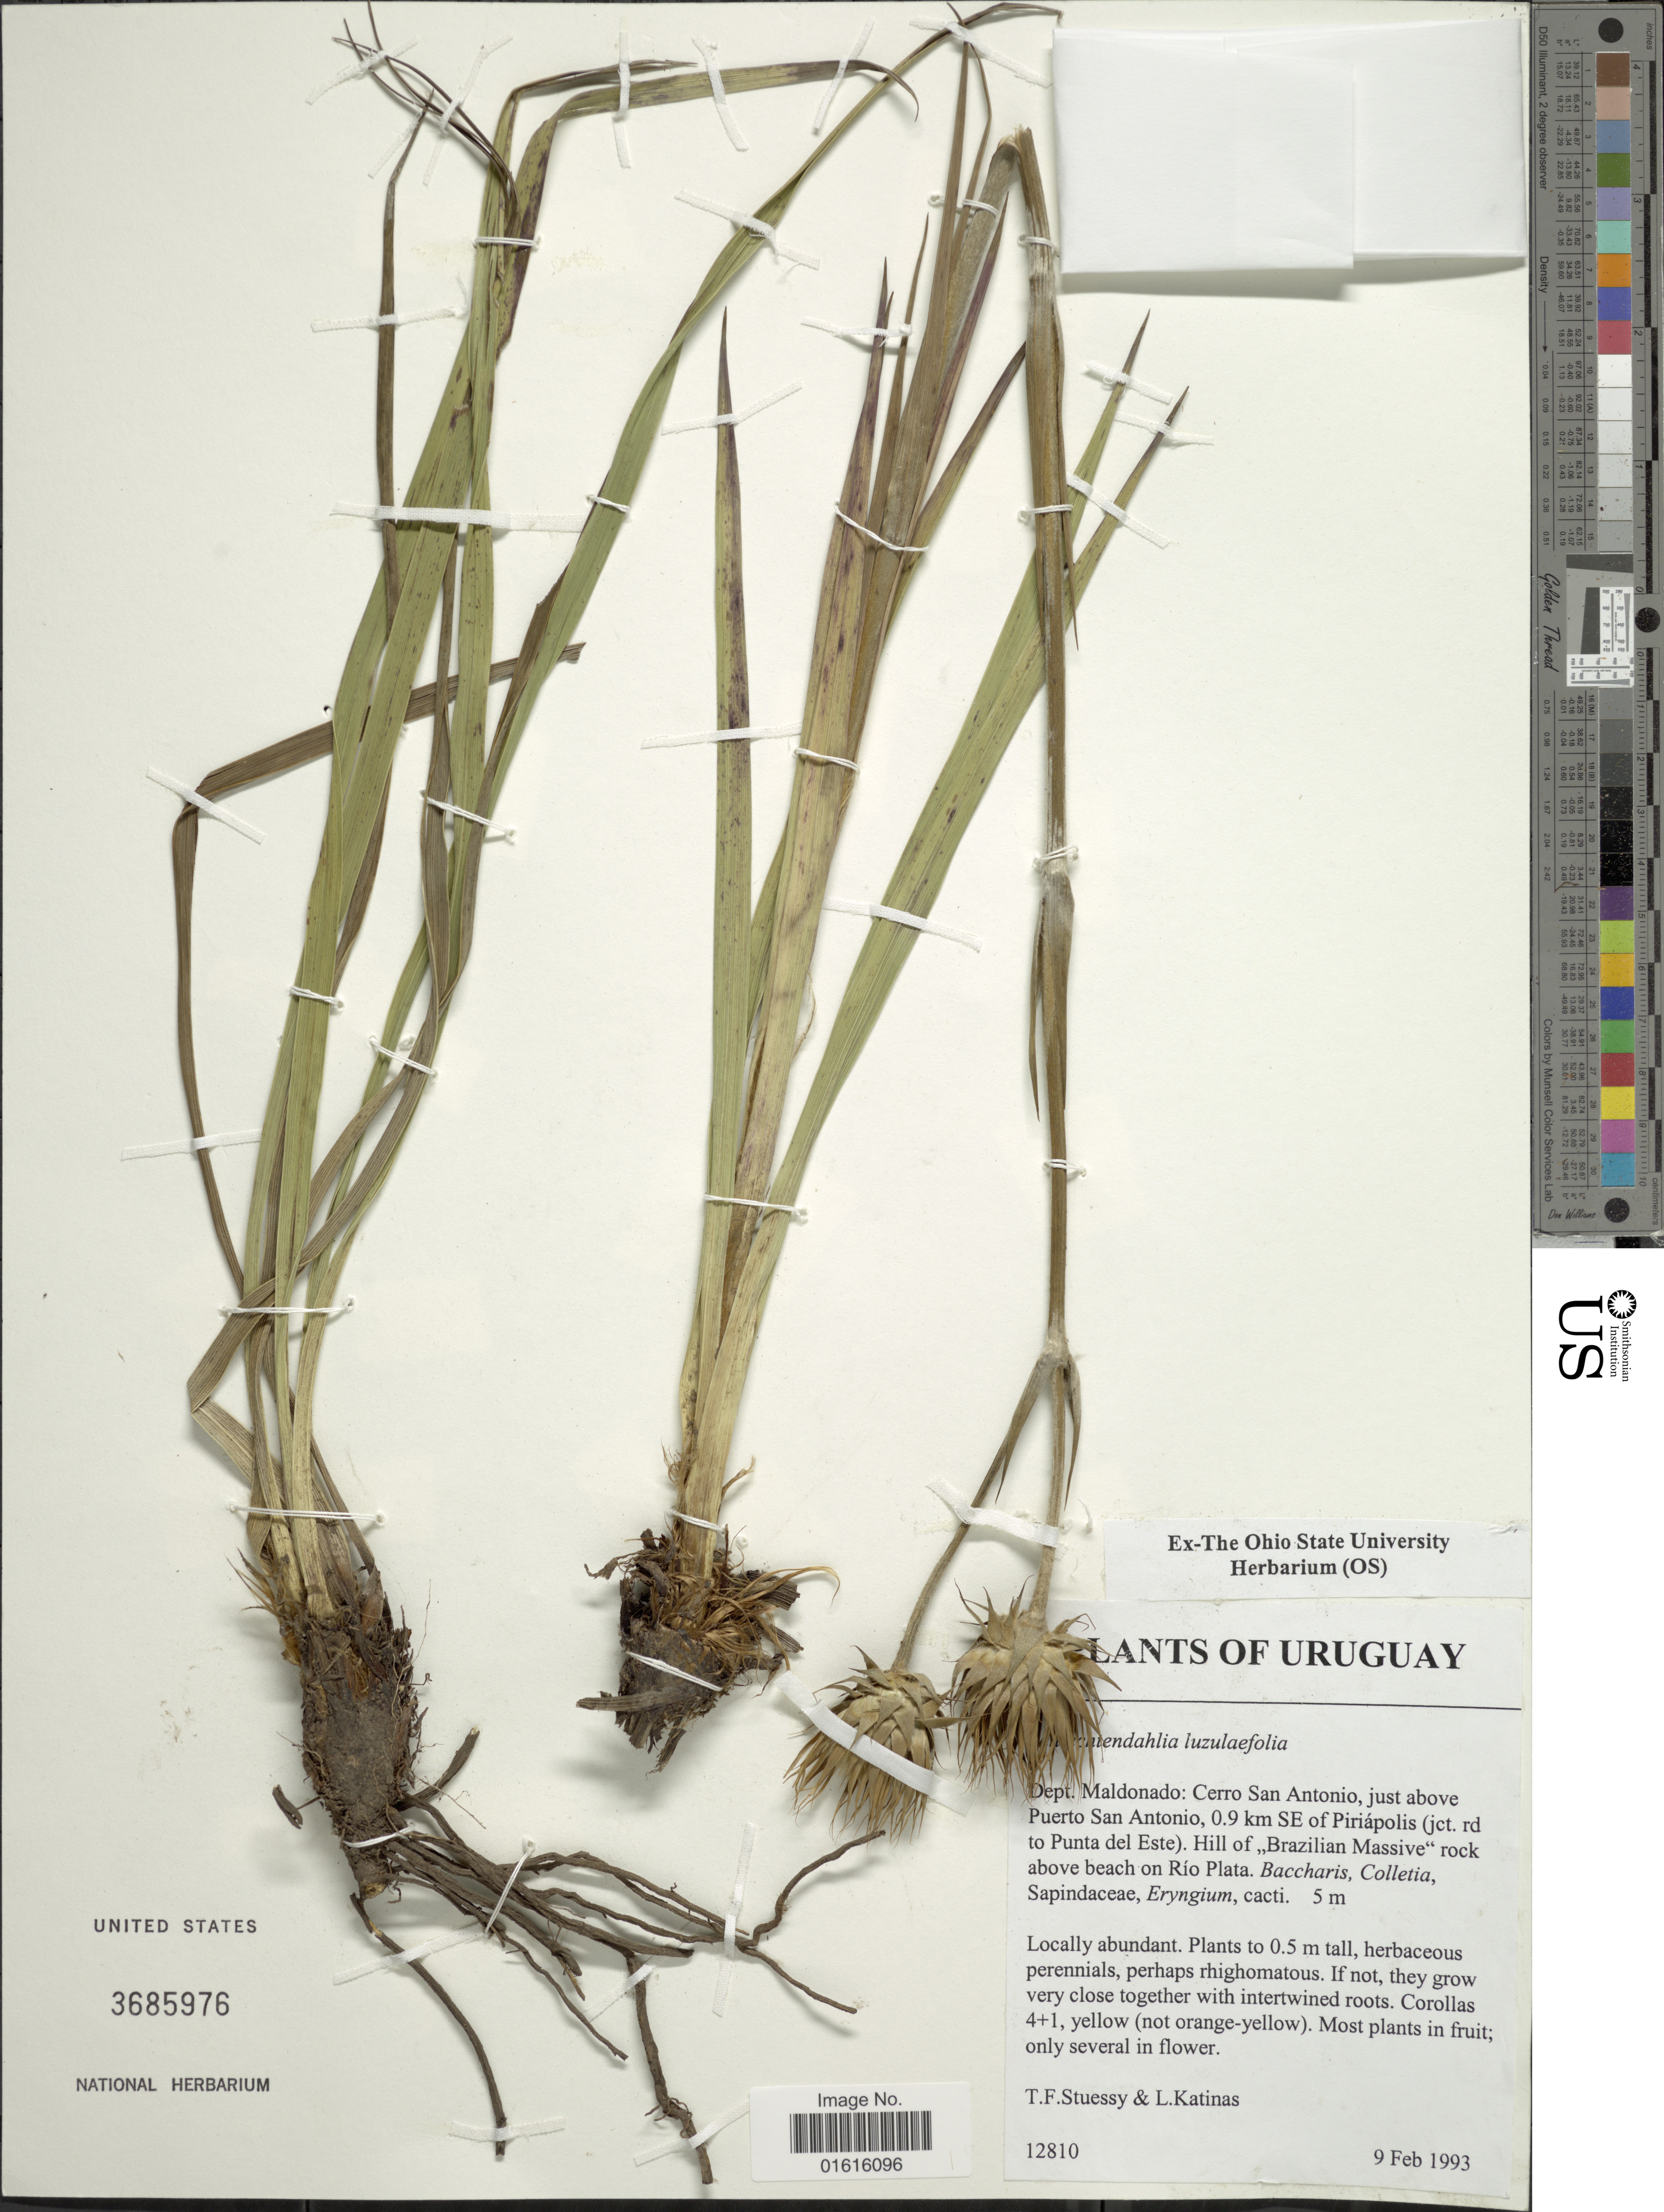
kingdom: Plantae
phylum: Tracheophyta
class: Magnoliopsida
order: Asterales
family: Asteraceae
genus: Schlechtendalia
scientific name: Schlechtendalia luzulaefolia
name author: Less.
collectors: T. Stuessy & L. Katinas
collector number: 12810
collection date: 1993-02-09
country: Uruguay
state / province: Maldonado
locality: Cerro San Antonio, just above Puerto San Antonio, 0.9 km SE of Piriapolis (jct. rd to Punta del Este). Hill of "Brazilian Massive" rock above beach on Rio Plata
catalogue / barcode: US 3685976